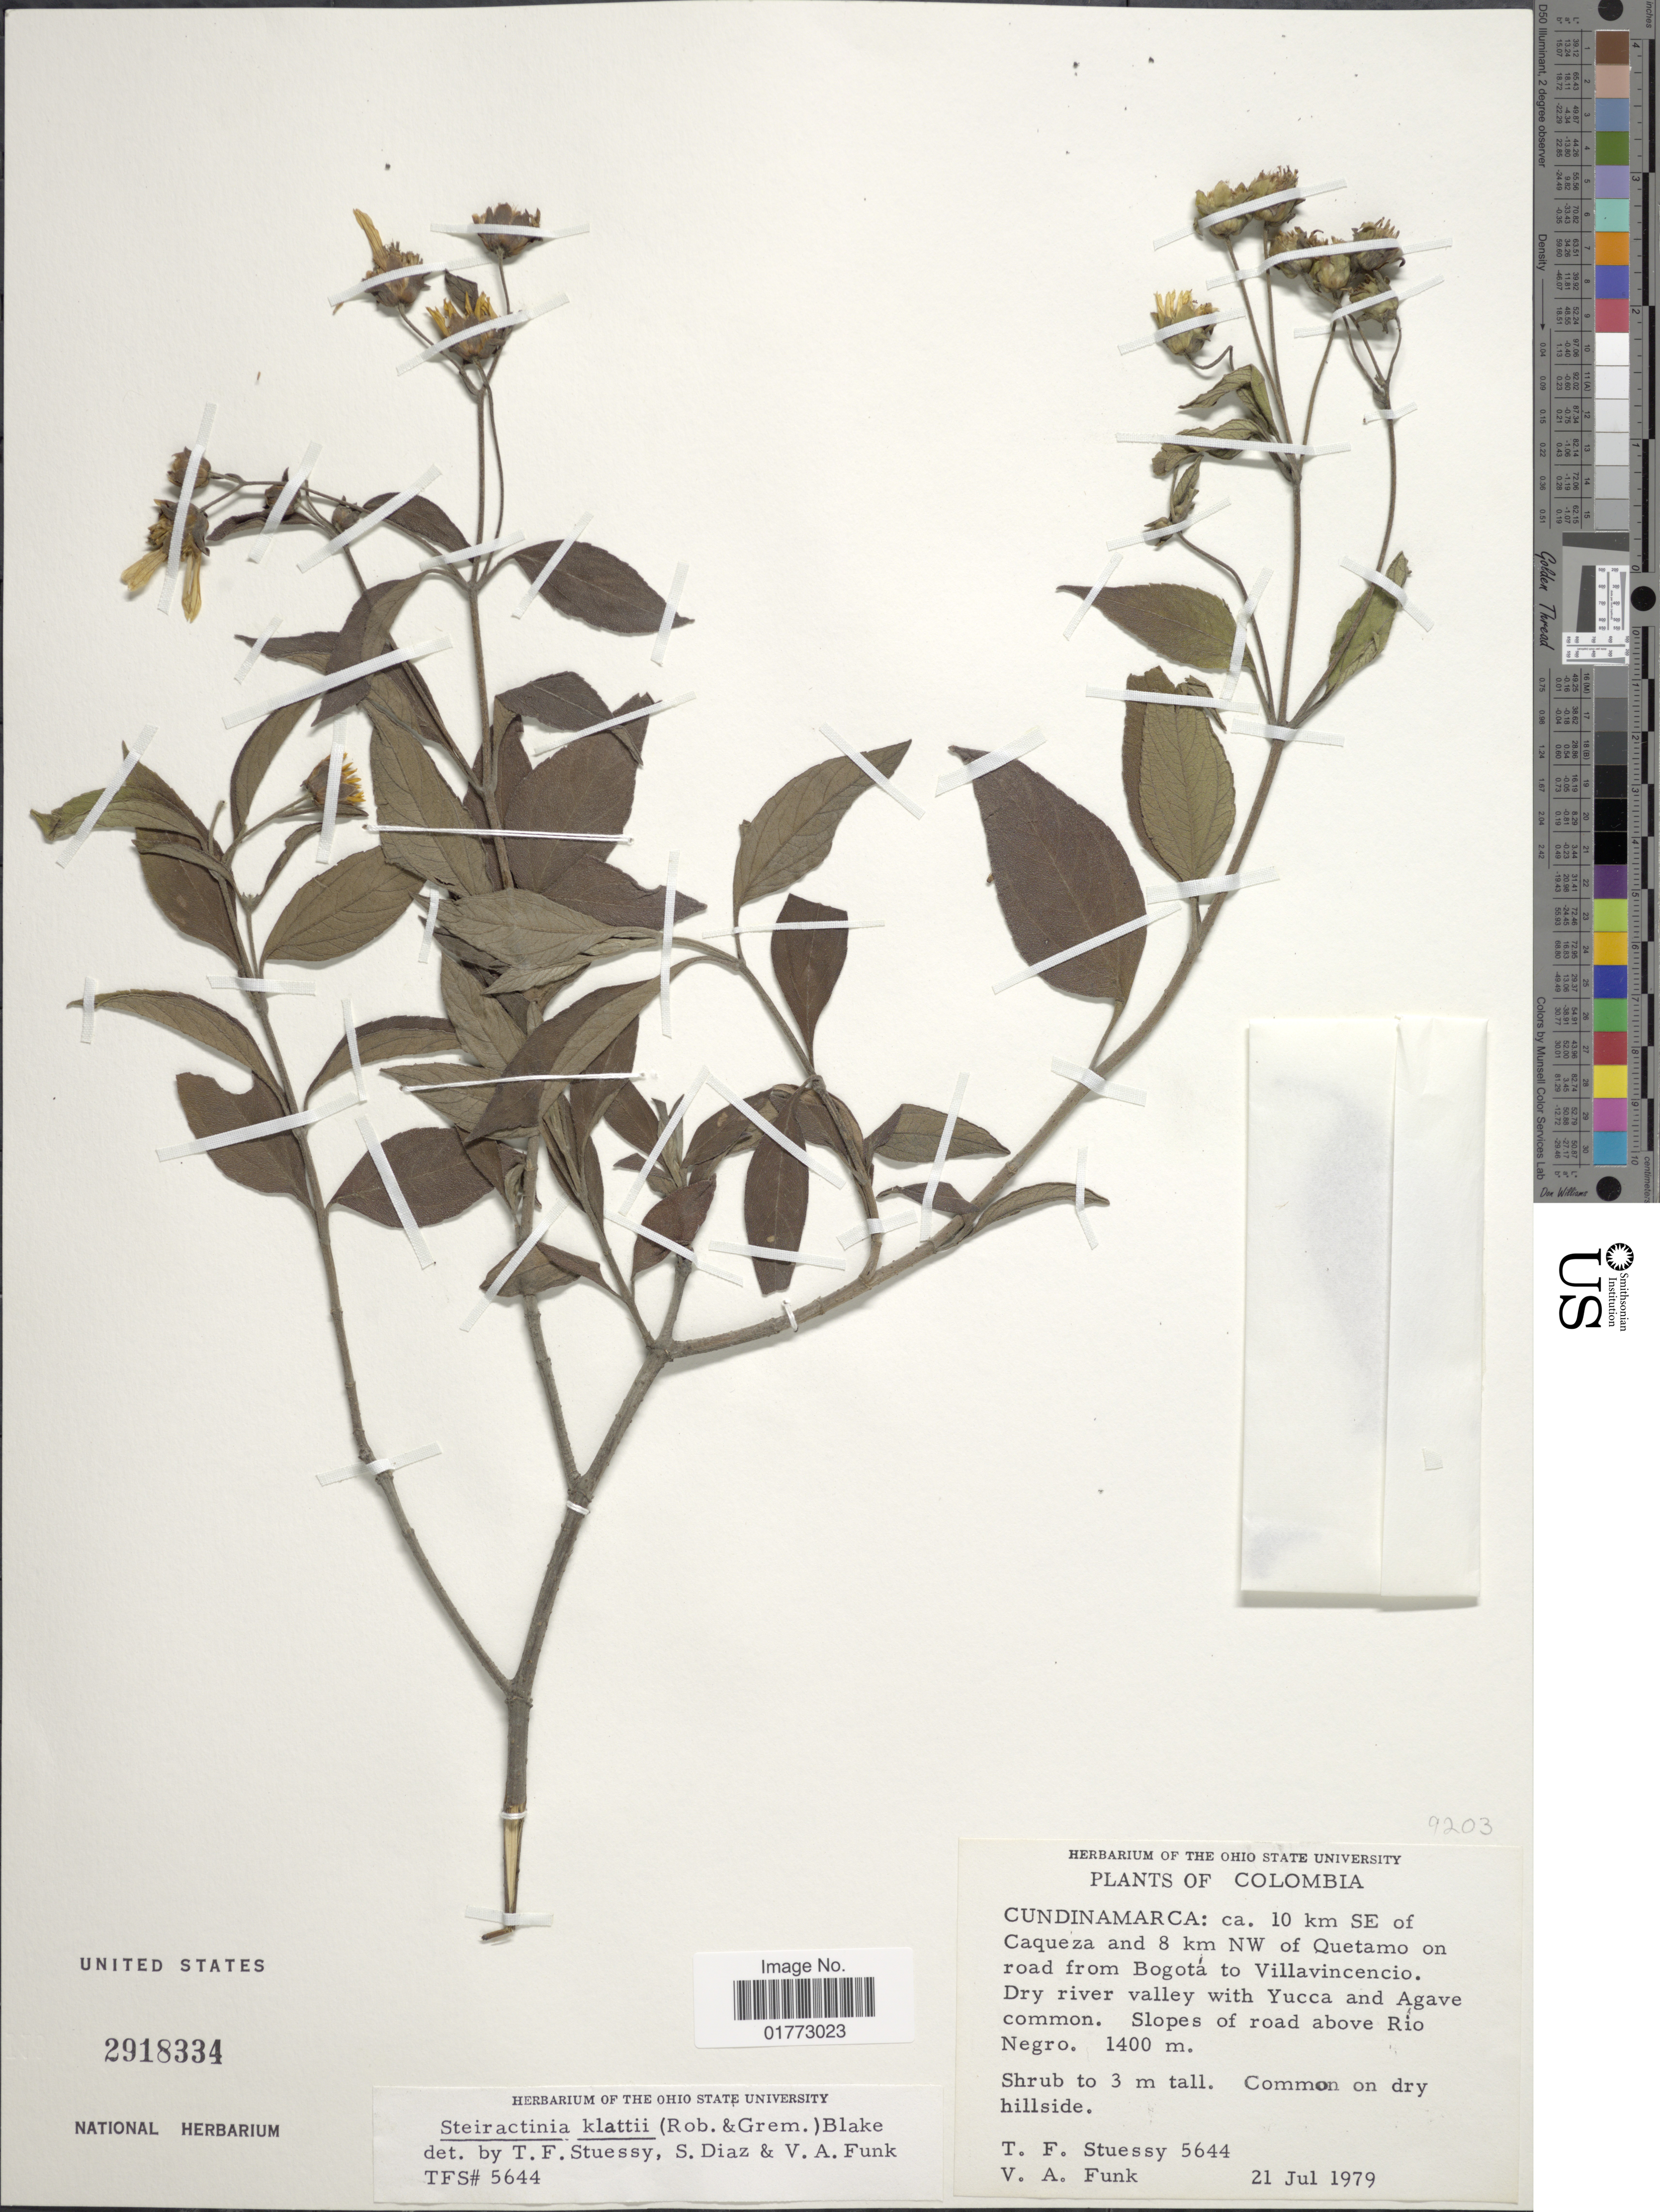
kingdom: Plantae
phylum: Tracheophyta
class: Magnoliopsida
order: Asterales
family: Asteraceae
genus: Steiractinia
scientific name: Steiractinia klattii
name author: S.F. Blake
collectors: T. Stuessy & V. Funk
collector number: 5644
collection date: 1979-07-21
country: Colombia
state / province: Cundinamarca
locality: Ca. 10 km SE of Caqueza and 8 km NW of Quertamo on road from Bogota to Villavincecnio. Dry river valley with Yucca and Agave common. Slopes of road above Rio Negro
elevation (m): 1400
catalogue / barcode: US 2918334